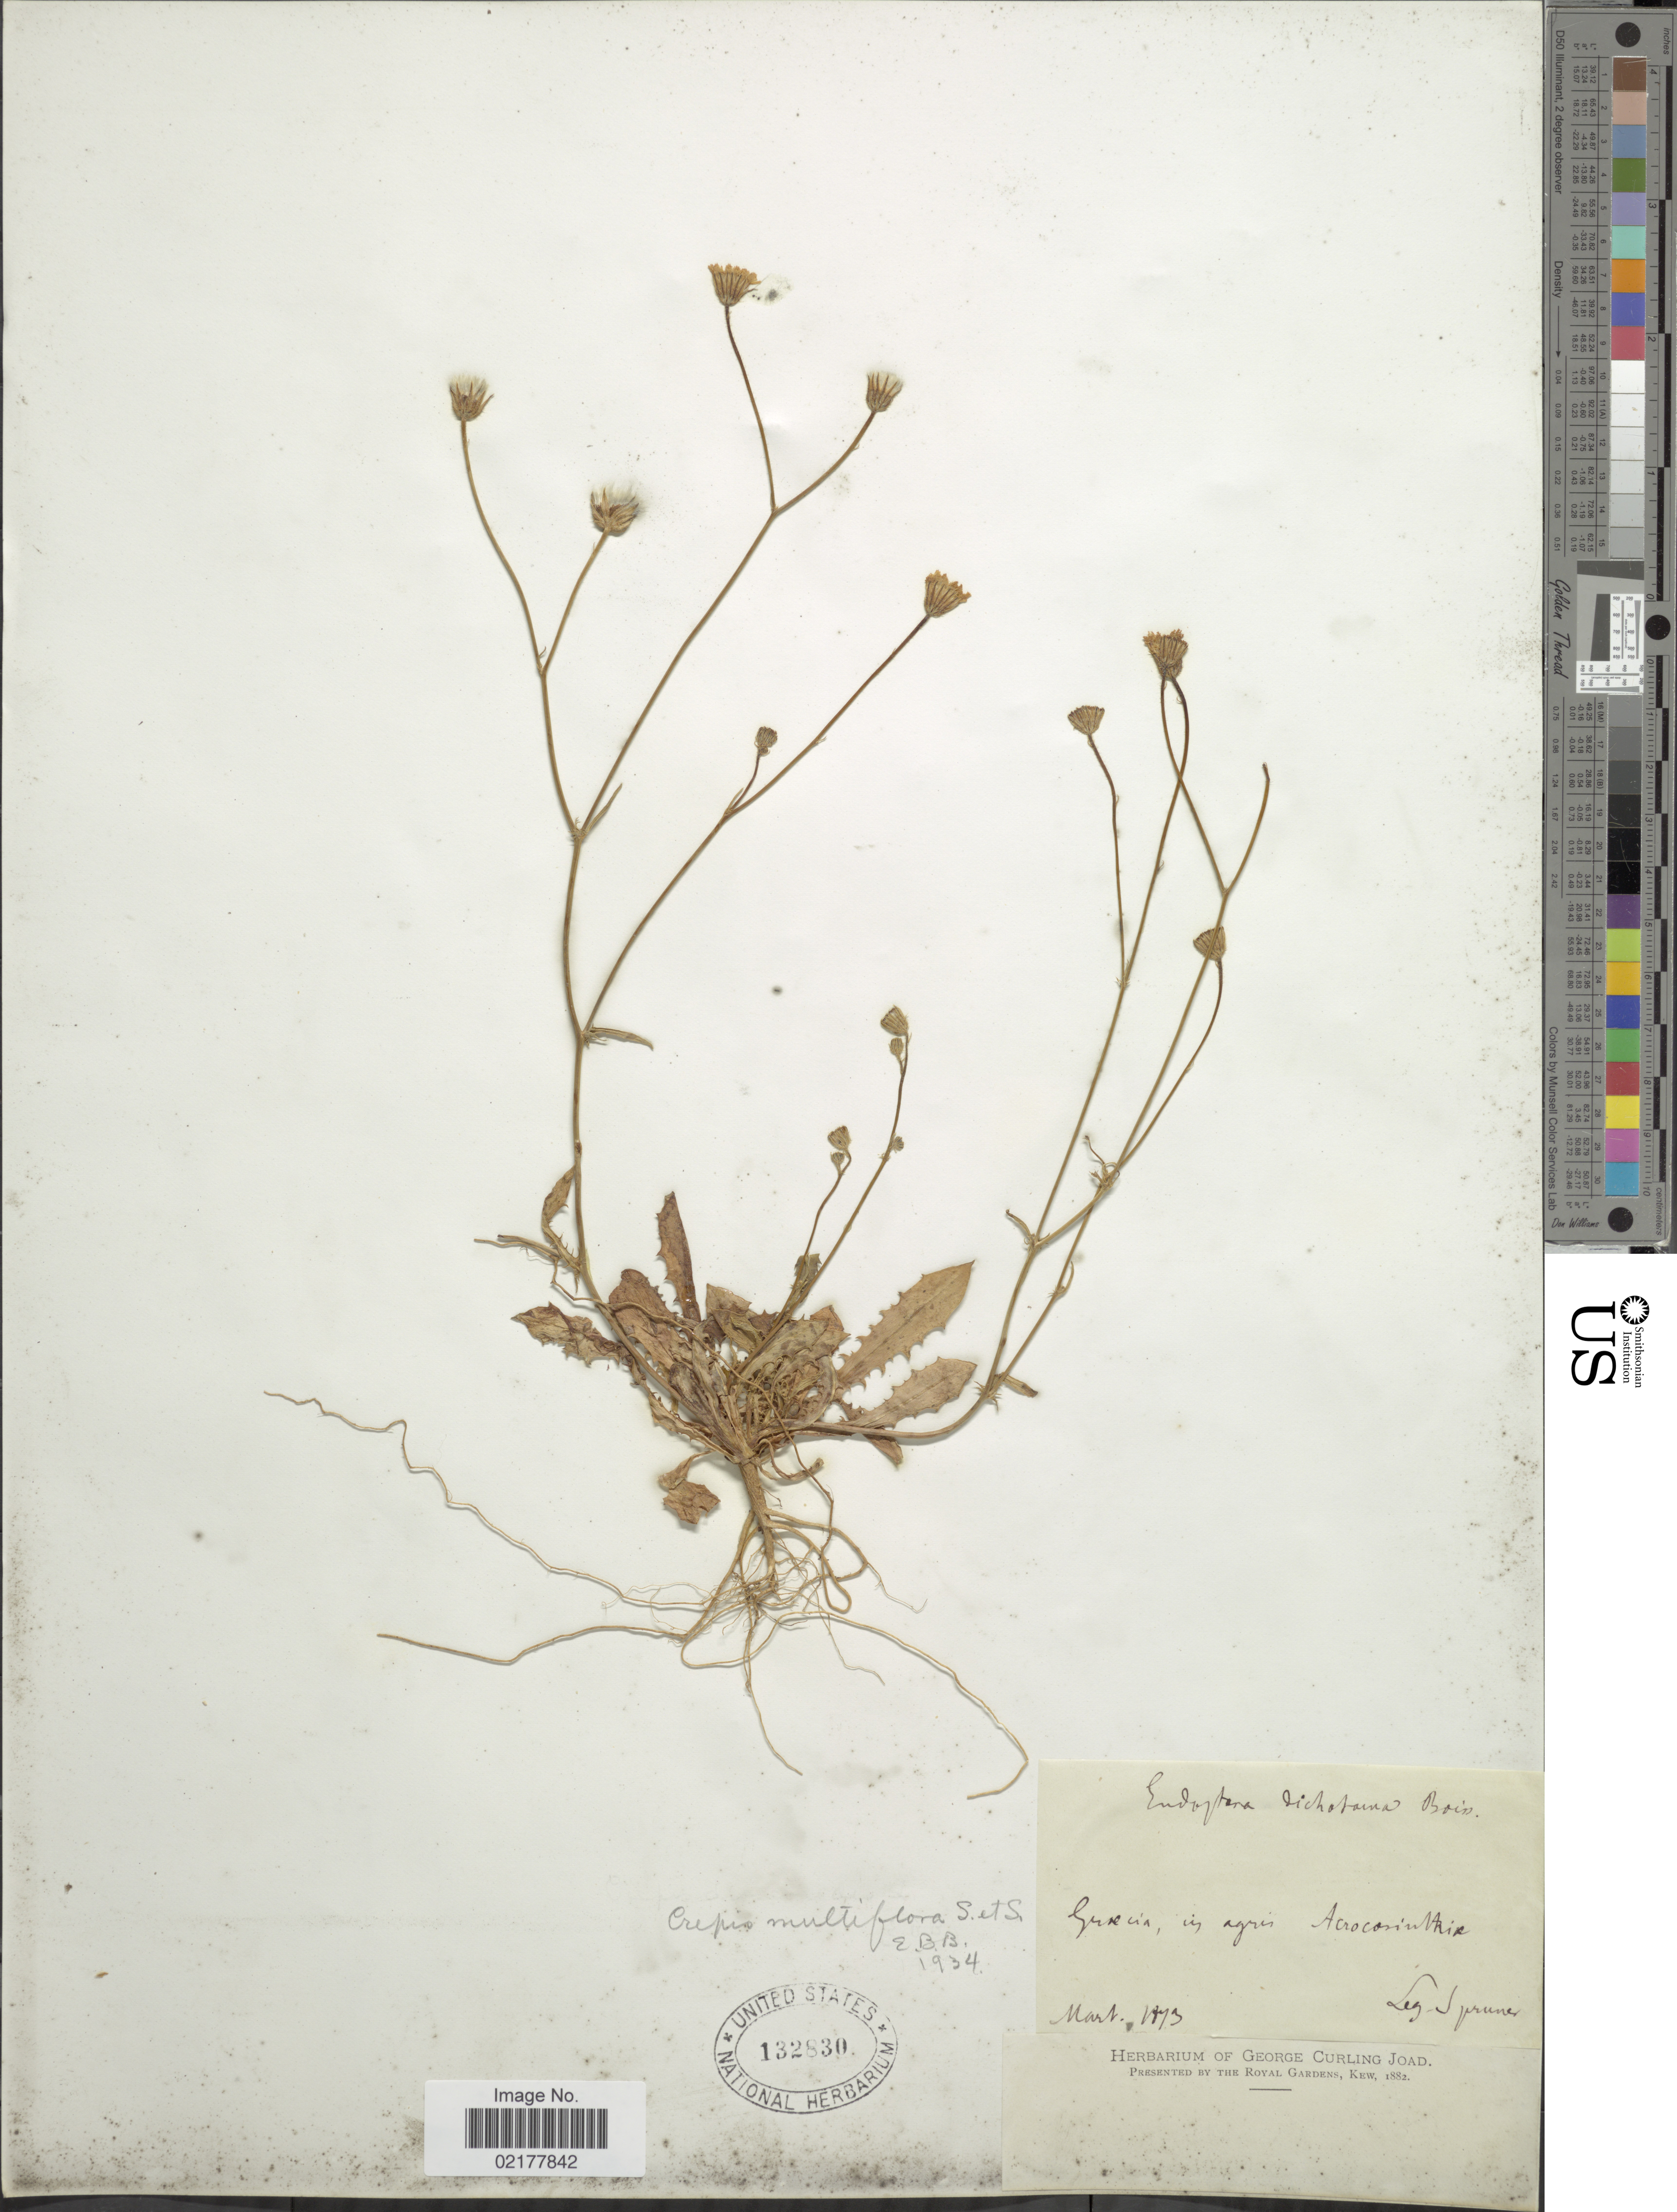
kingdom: Plantae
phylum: Tracheophyta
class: Magnoliopsida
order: Asterales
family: Asteraceae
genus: Crepis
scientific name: Crepis multiflora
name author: Sm.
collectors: Spruner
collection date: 1893-03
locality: Gurecia, in agris Acrocorinthir [interpreted]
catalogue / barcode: US 132830